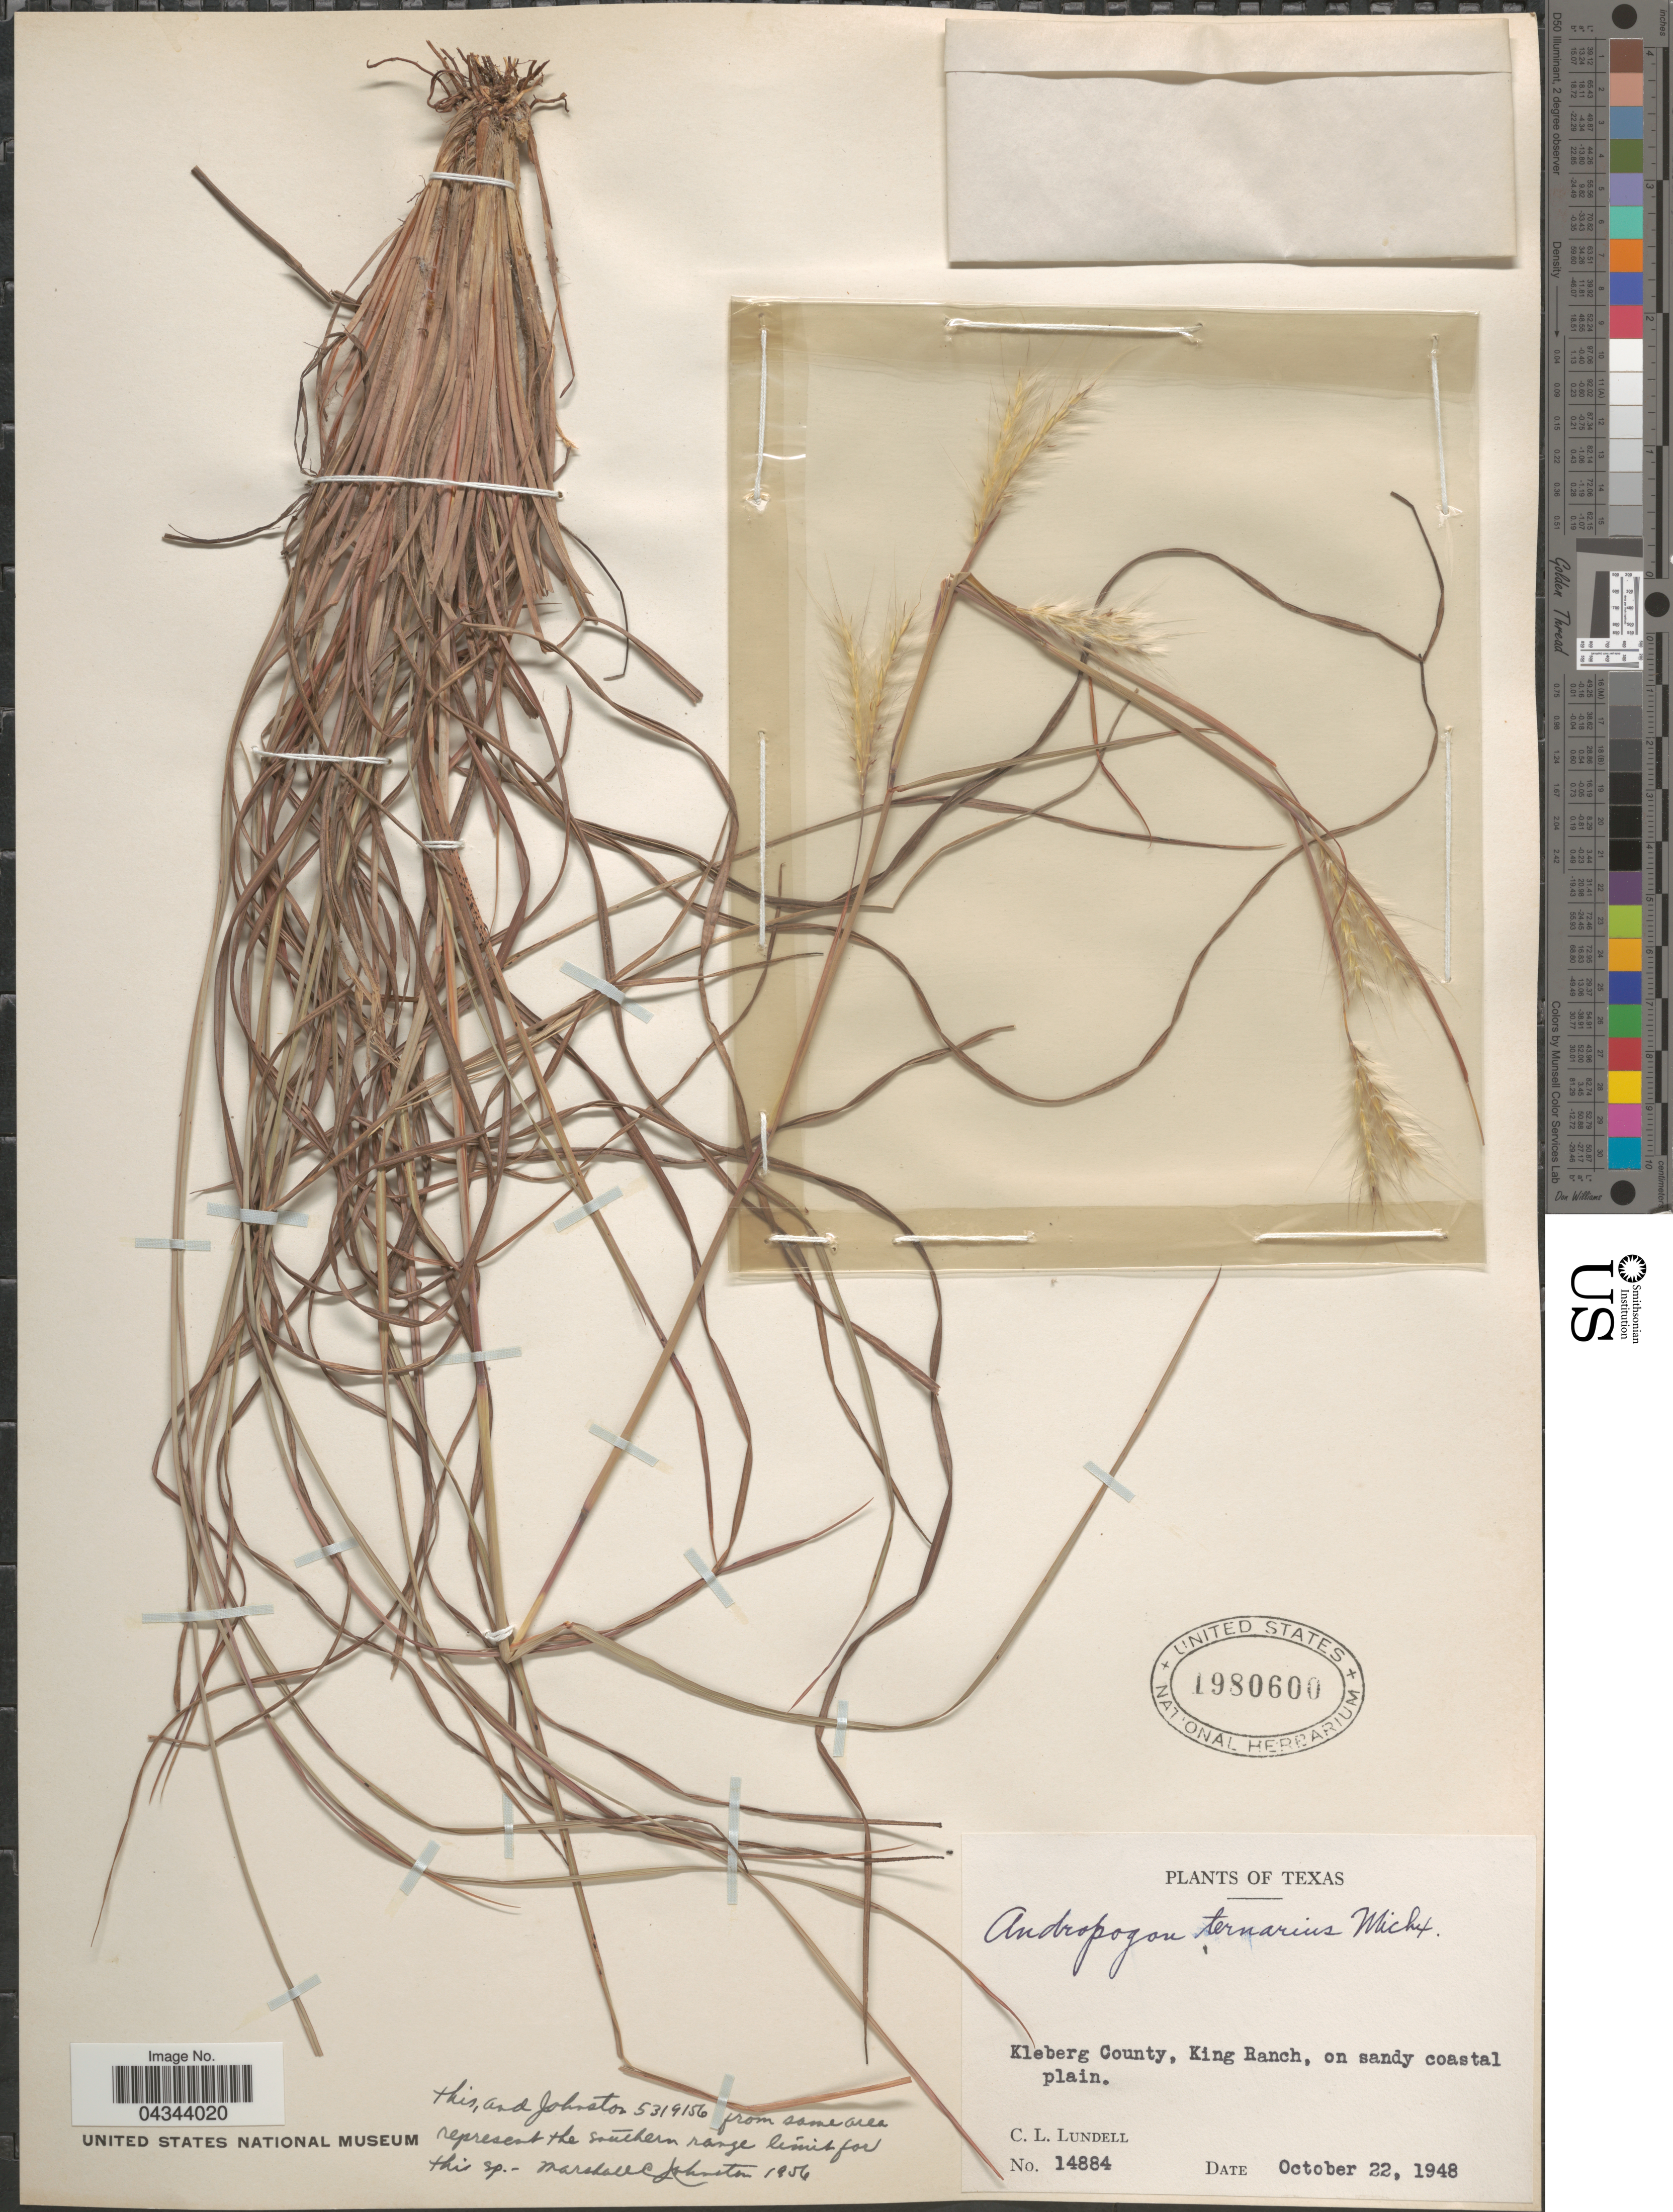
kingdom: Plantae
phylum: Tracheophyta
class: Liliopsida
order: Poales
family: Poaceae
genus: Andropogon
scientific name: Andropogon ternarius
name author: Michx.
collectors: C. L. Lundell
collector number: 14884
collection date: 1948-10-22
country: United States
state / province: Texas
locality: Kleberg County, King Ranch, on sandy coastal plain.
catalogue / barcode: US 1980600